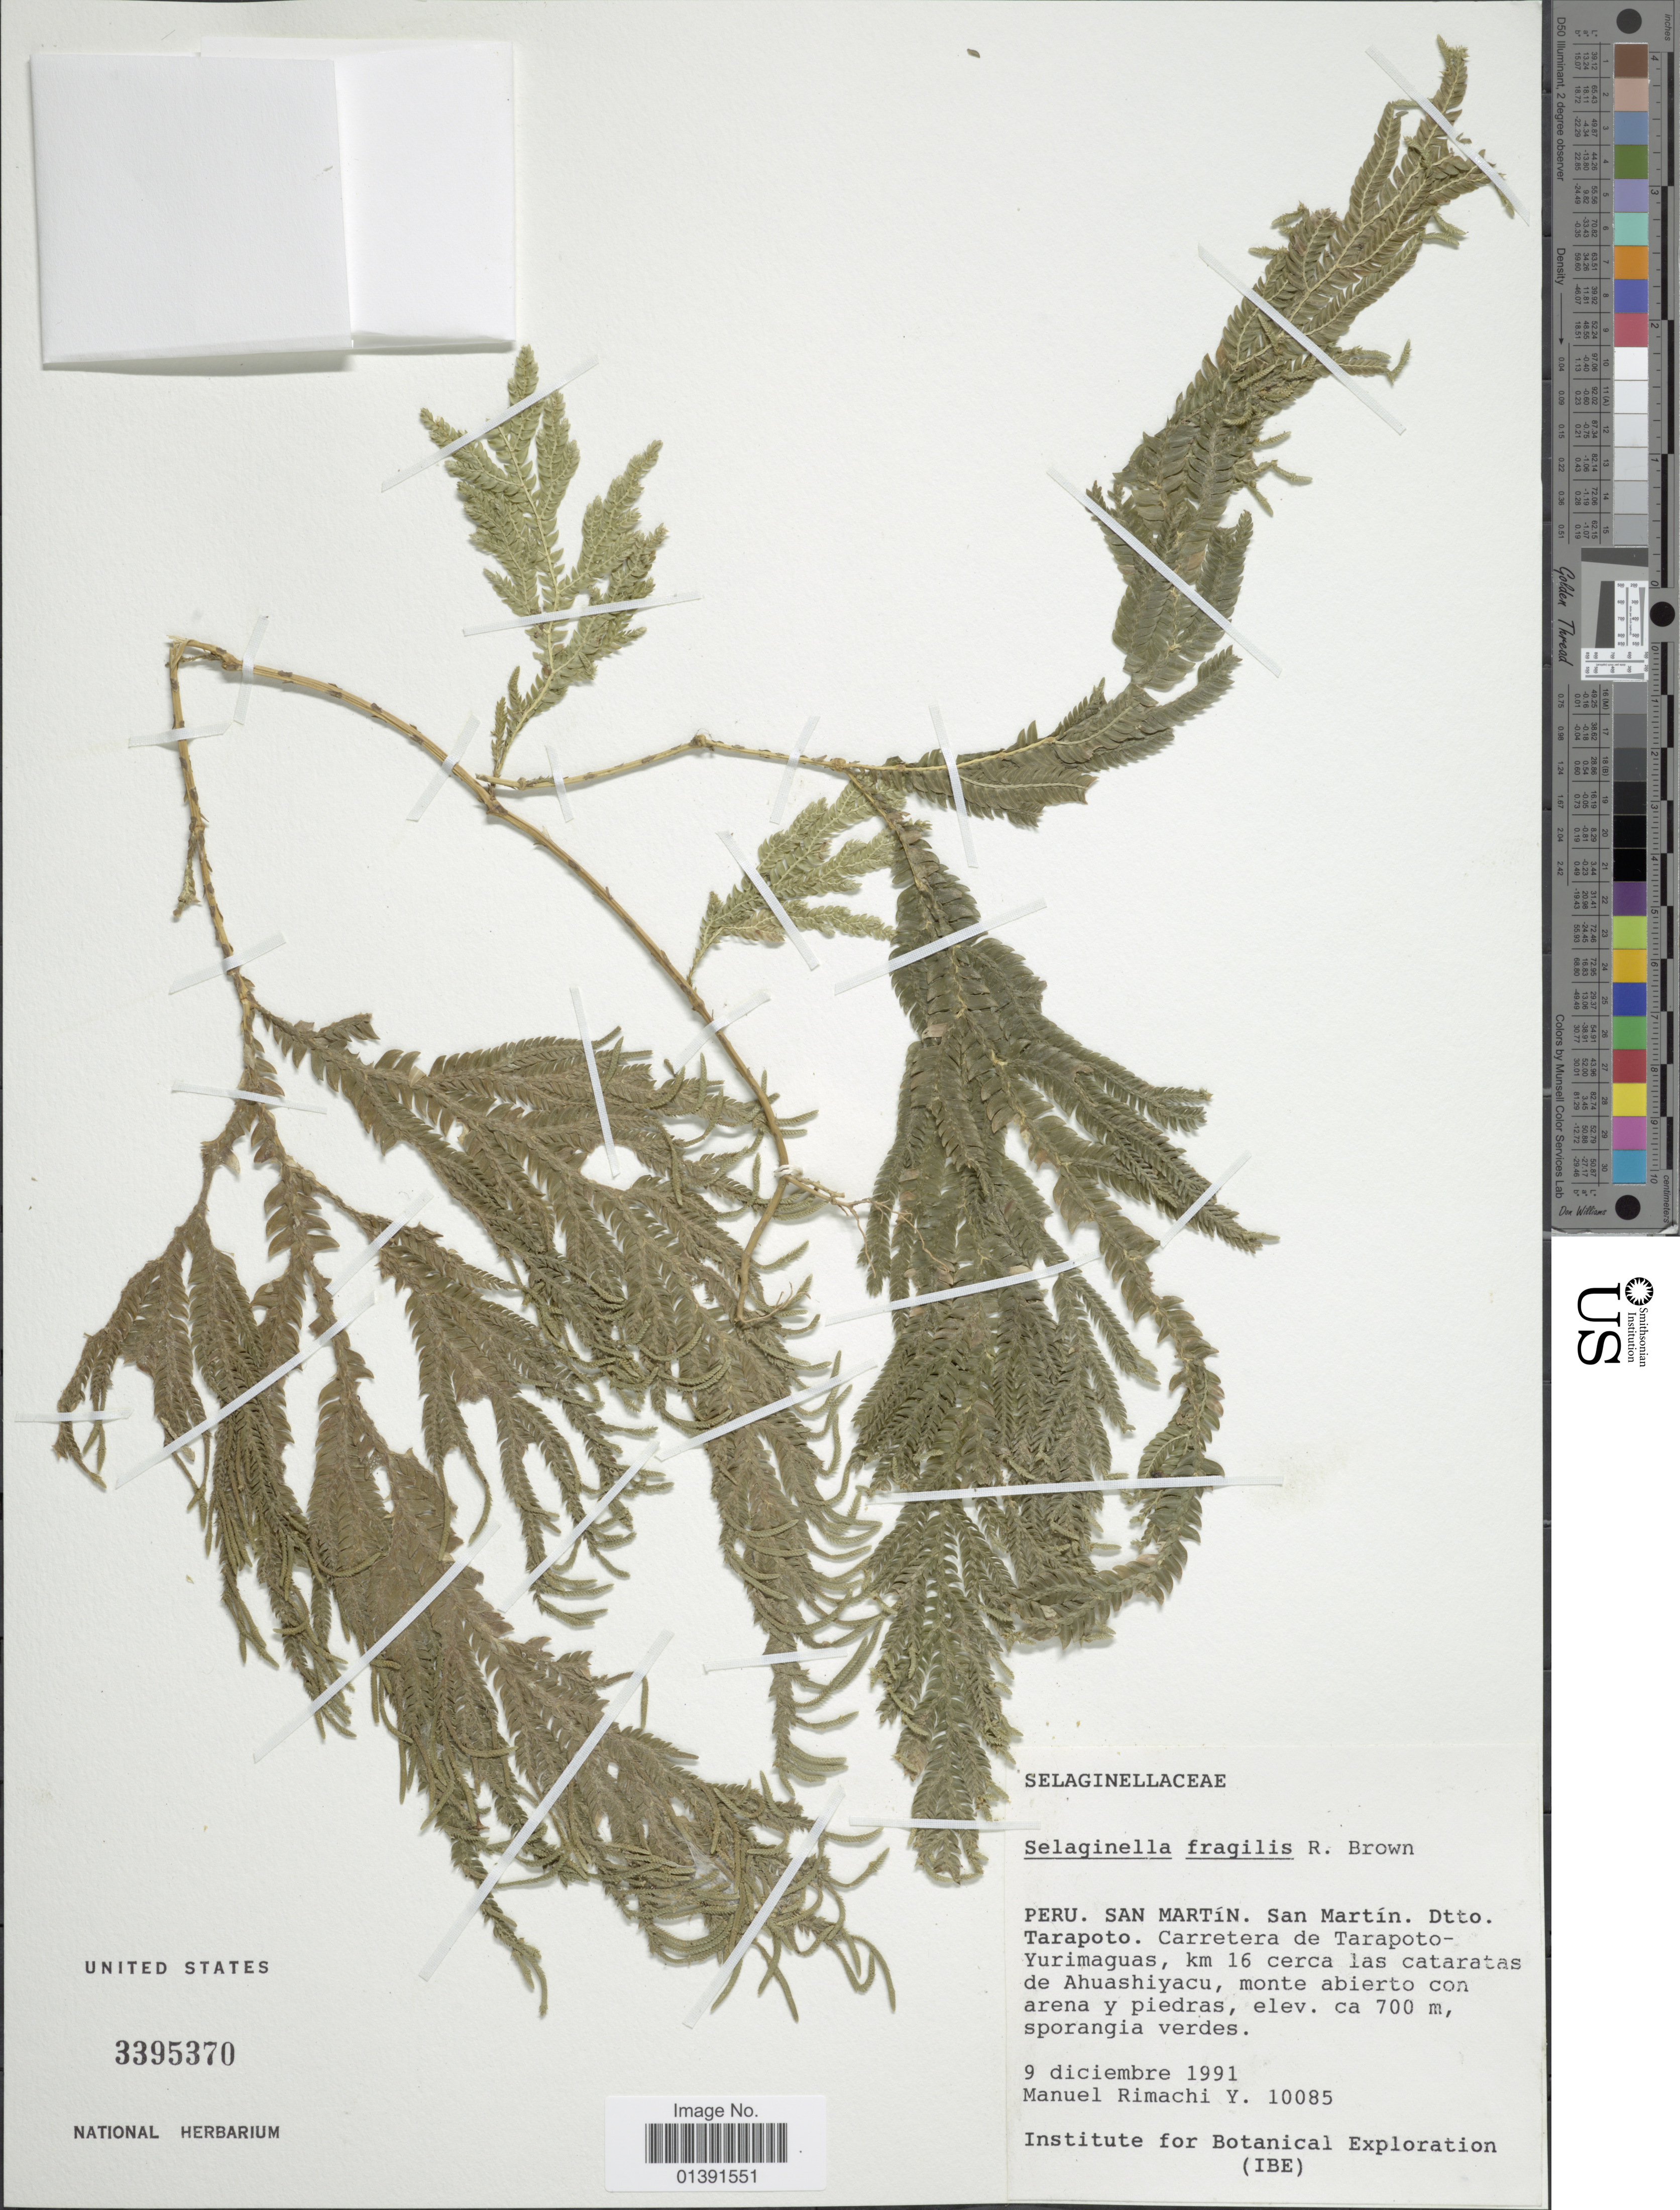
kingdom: Plantae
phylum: Tracheophyta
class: Lycopodiopsida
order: Selaginellales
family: Selaginellaceae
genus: Selaginella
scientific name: Selaginella parkeri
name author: (Hook. & Grev.) Spring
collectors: M. Rimachi Y.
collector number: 10085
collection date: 1991-12-09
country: Peru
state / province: San Martín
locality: Dtto. Tarapoto, Carretera de Tarapoto-Yurimaguas, km 16 cerca las cataatas de Ahuashiyacu, monte abierto con arena y piedras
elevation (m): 700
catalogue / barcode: US 3395370